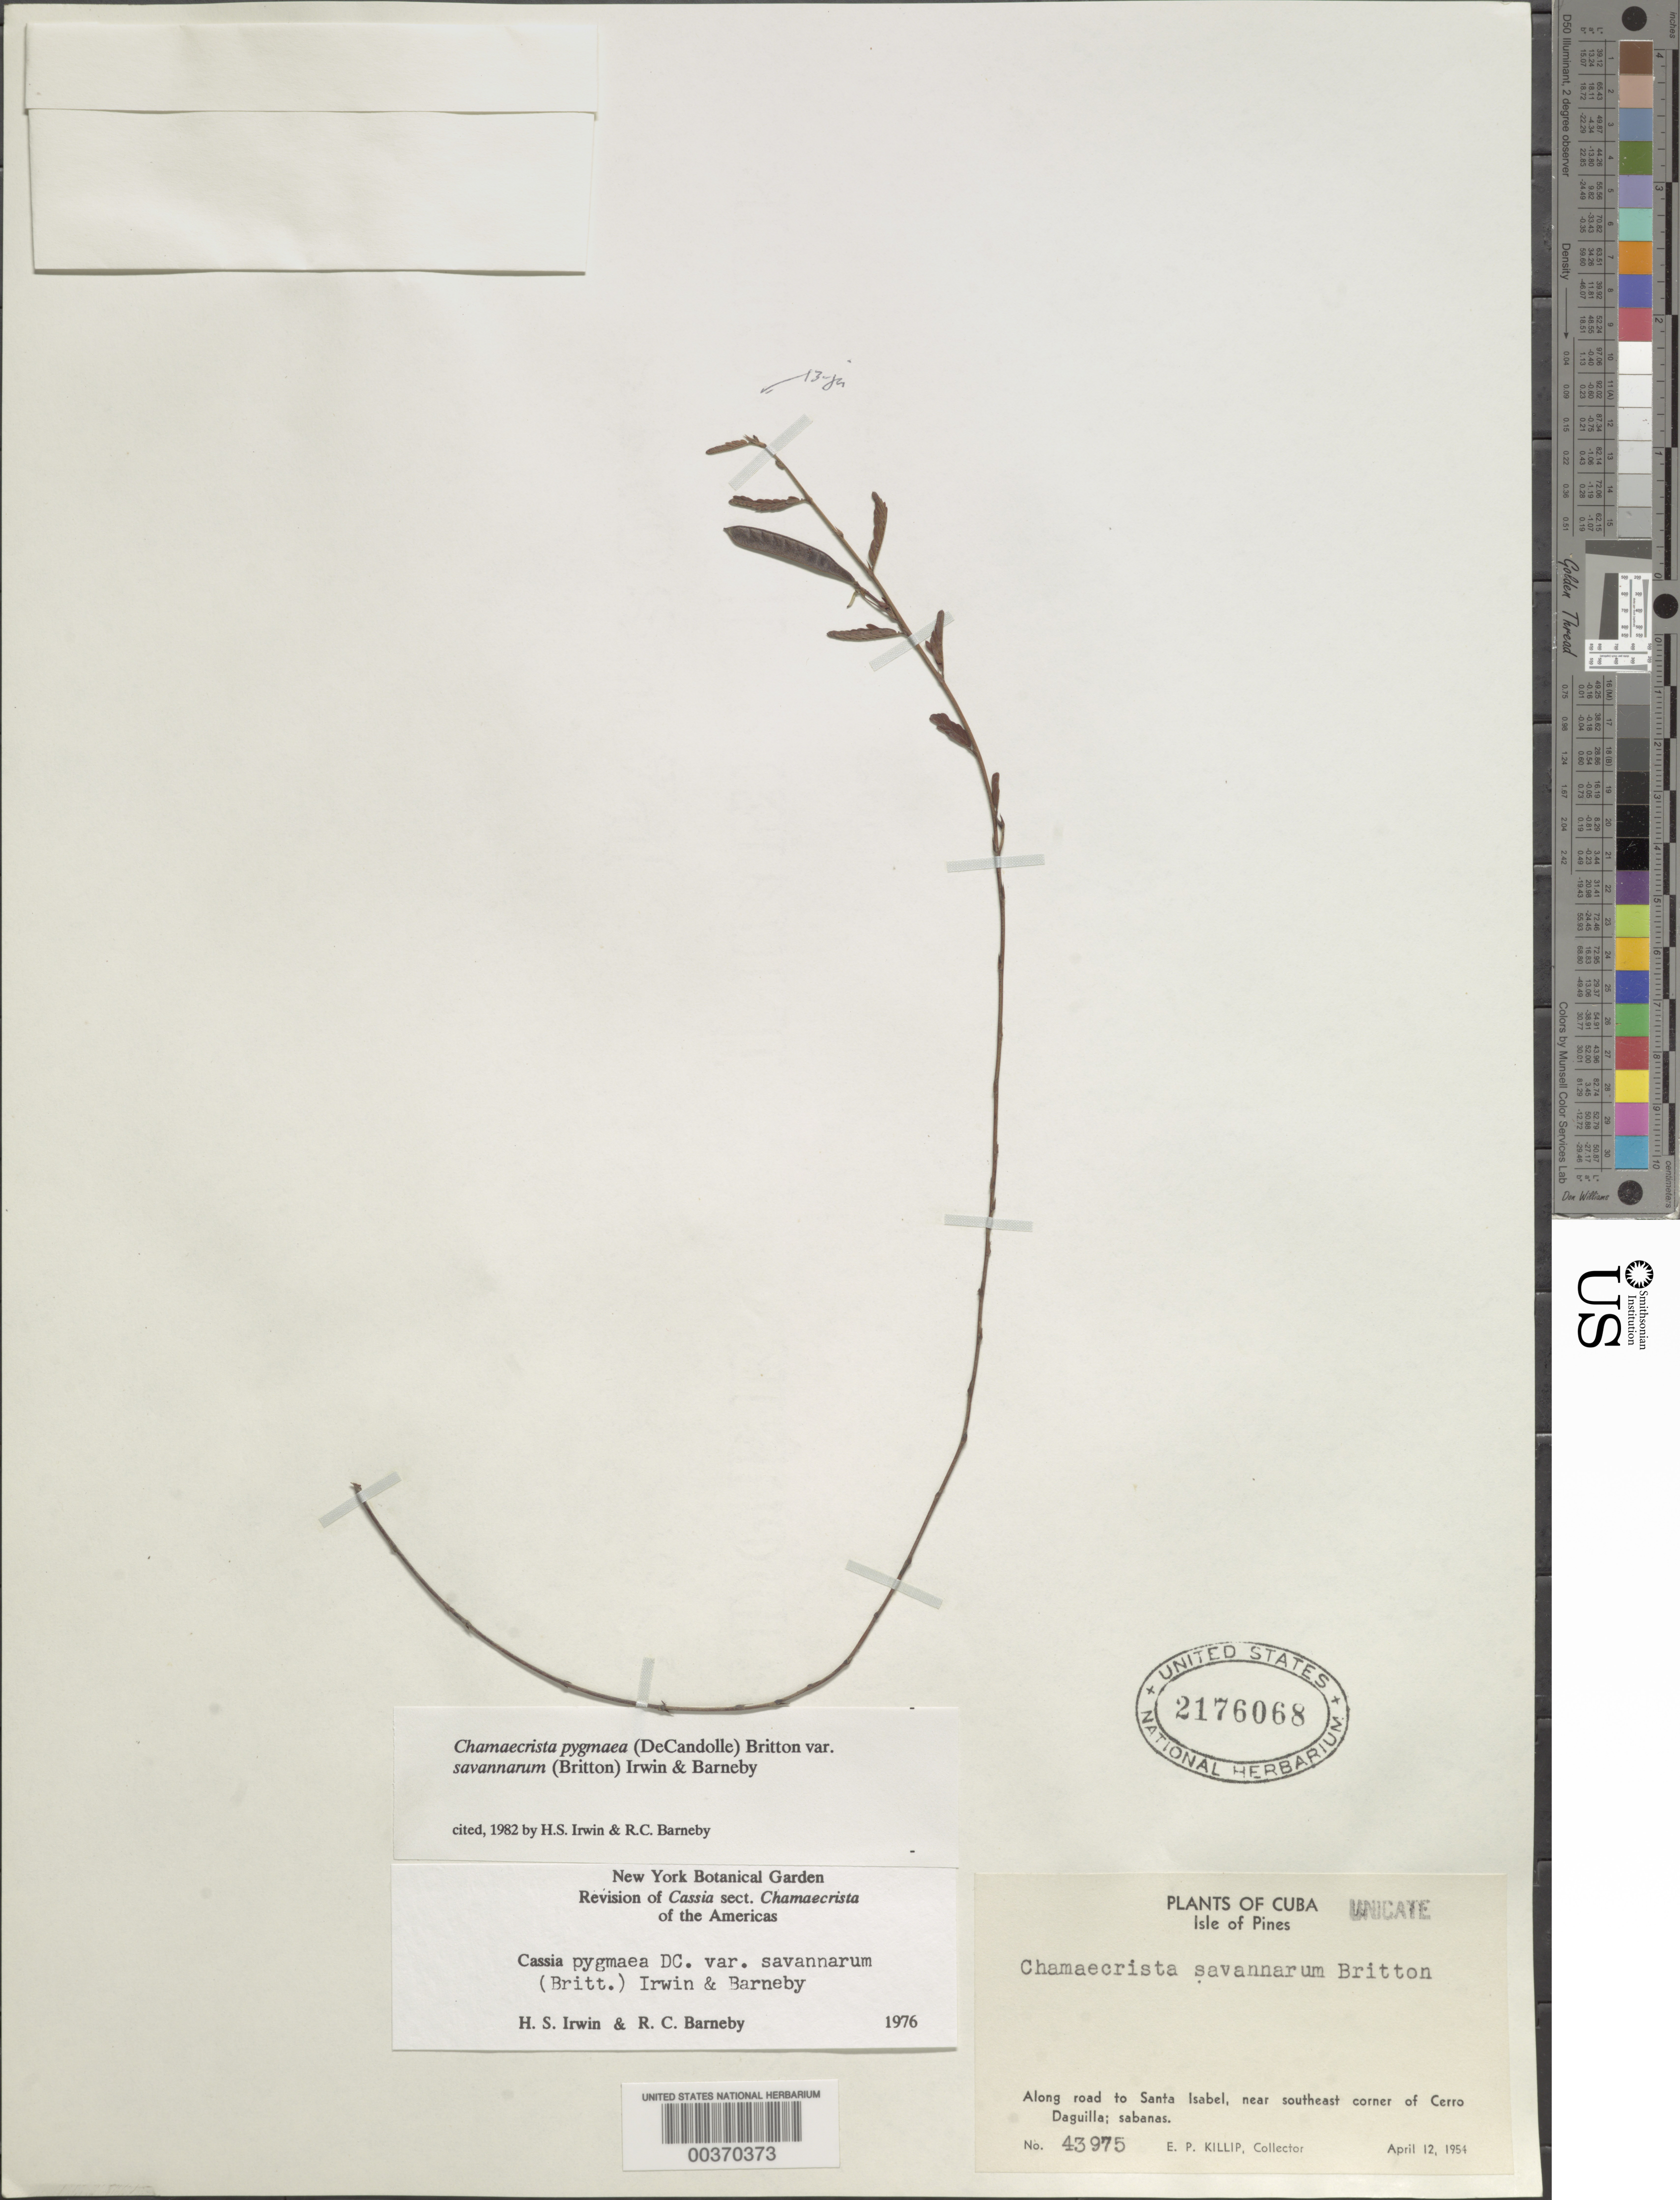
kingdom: Plantae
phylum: Tracheophyta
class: Magnoliopsida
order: Fabales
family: Fabaceae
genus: Chamaecrista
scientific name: Chamaecrista pygmaea var. savannarum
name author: (Britton) H.S. Irwin & Barneby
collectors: E. P. Killip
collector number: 43975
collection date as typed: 12 Apr 1954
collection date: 1954-04-12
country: Cuba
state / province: Isla de La Juventud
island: Isla de La Juventud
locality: Along road to santa isabel, near se corner of cerro daguilla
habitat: Sabanas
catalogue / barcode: US 2176068